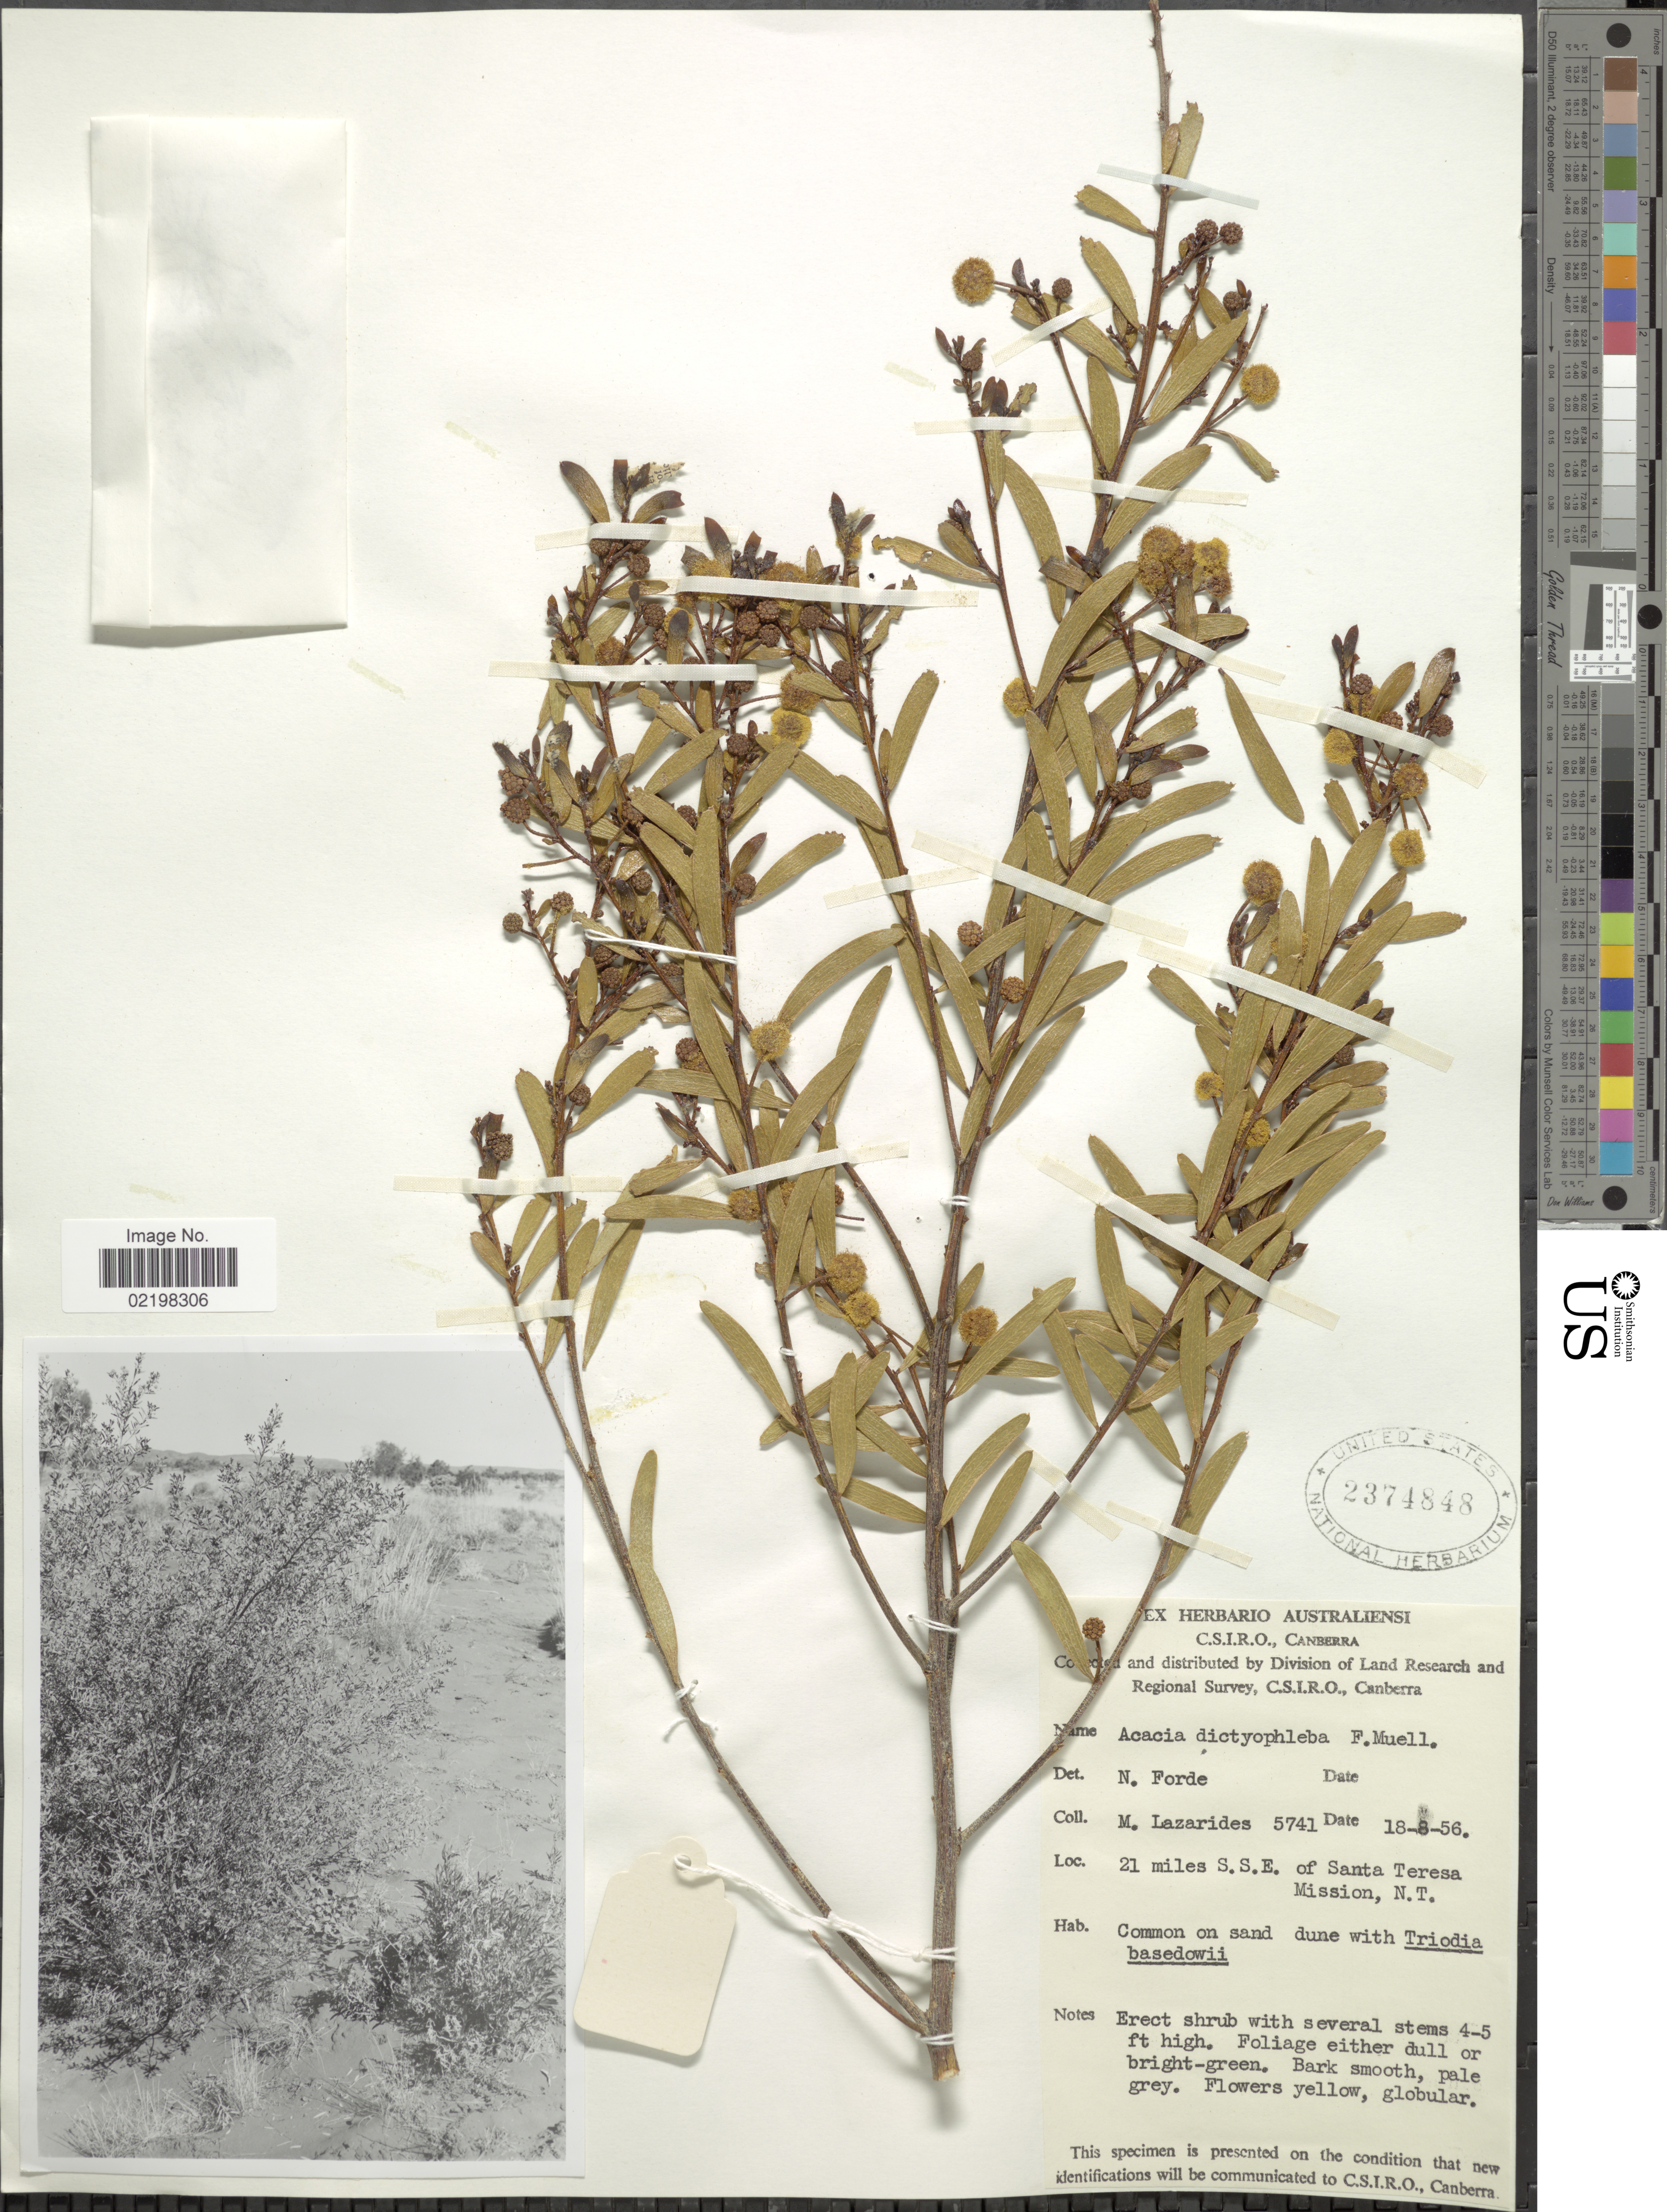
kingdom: Plantae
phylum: Tracheophyta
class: Magnoliopsida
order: Fabales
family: Fabaceae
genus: Acacia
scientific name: Acacia dictyophleba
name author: F. Muell.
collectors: M. Lazarides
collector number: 5741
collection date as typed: Transcribed d/m/y: 18/8/56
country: Australia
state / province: Northern Territory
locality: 21 miles S.S.E of Santa Teresa Mission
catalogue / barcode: US 2374848